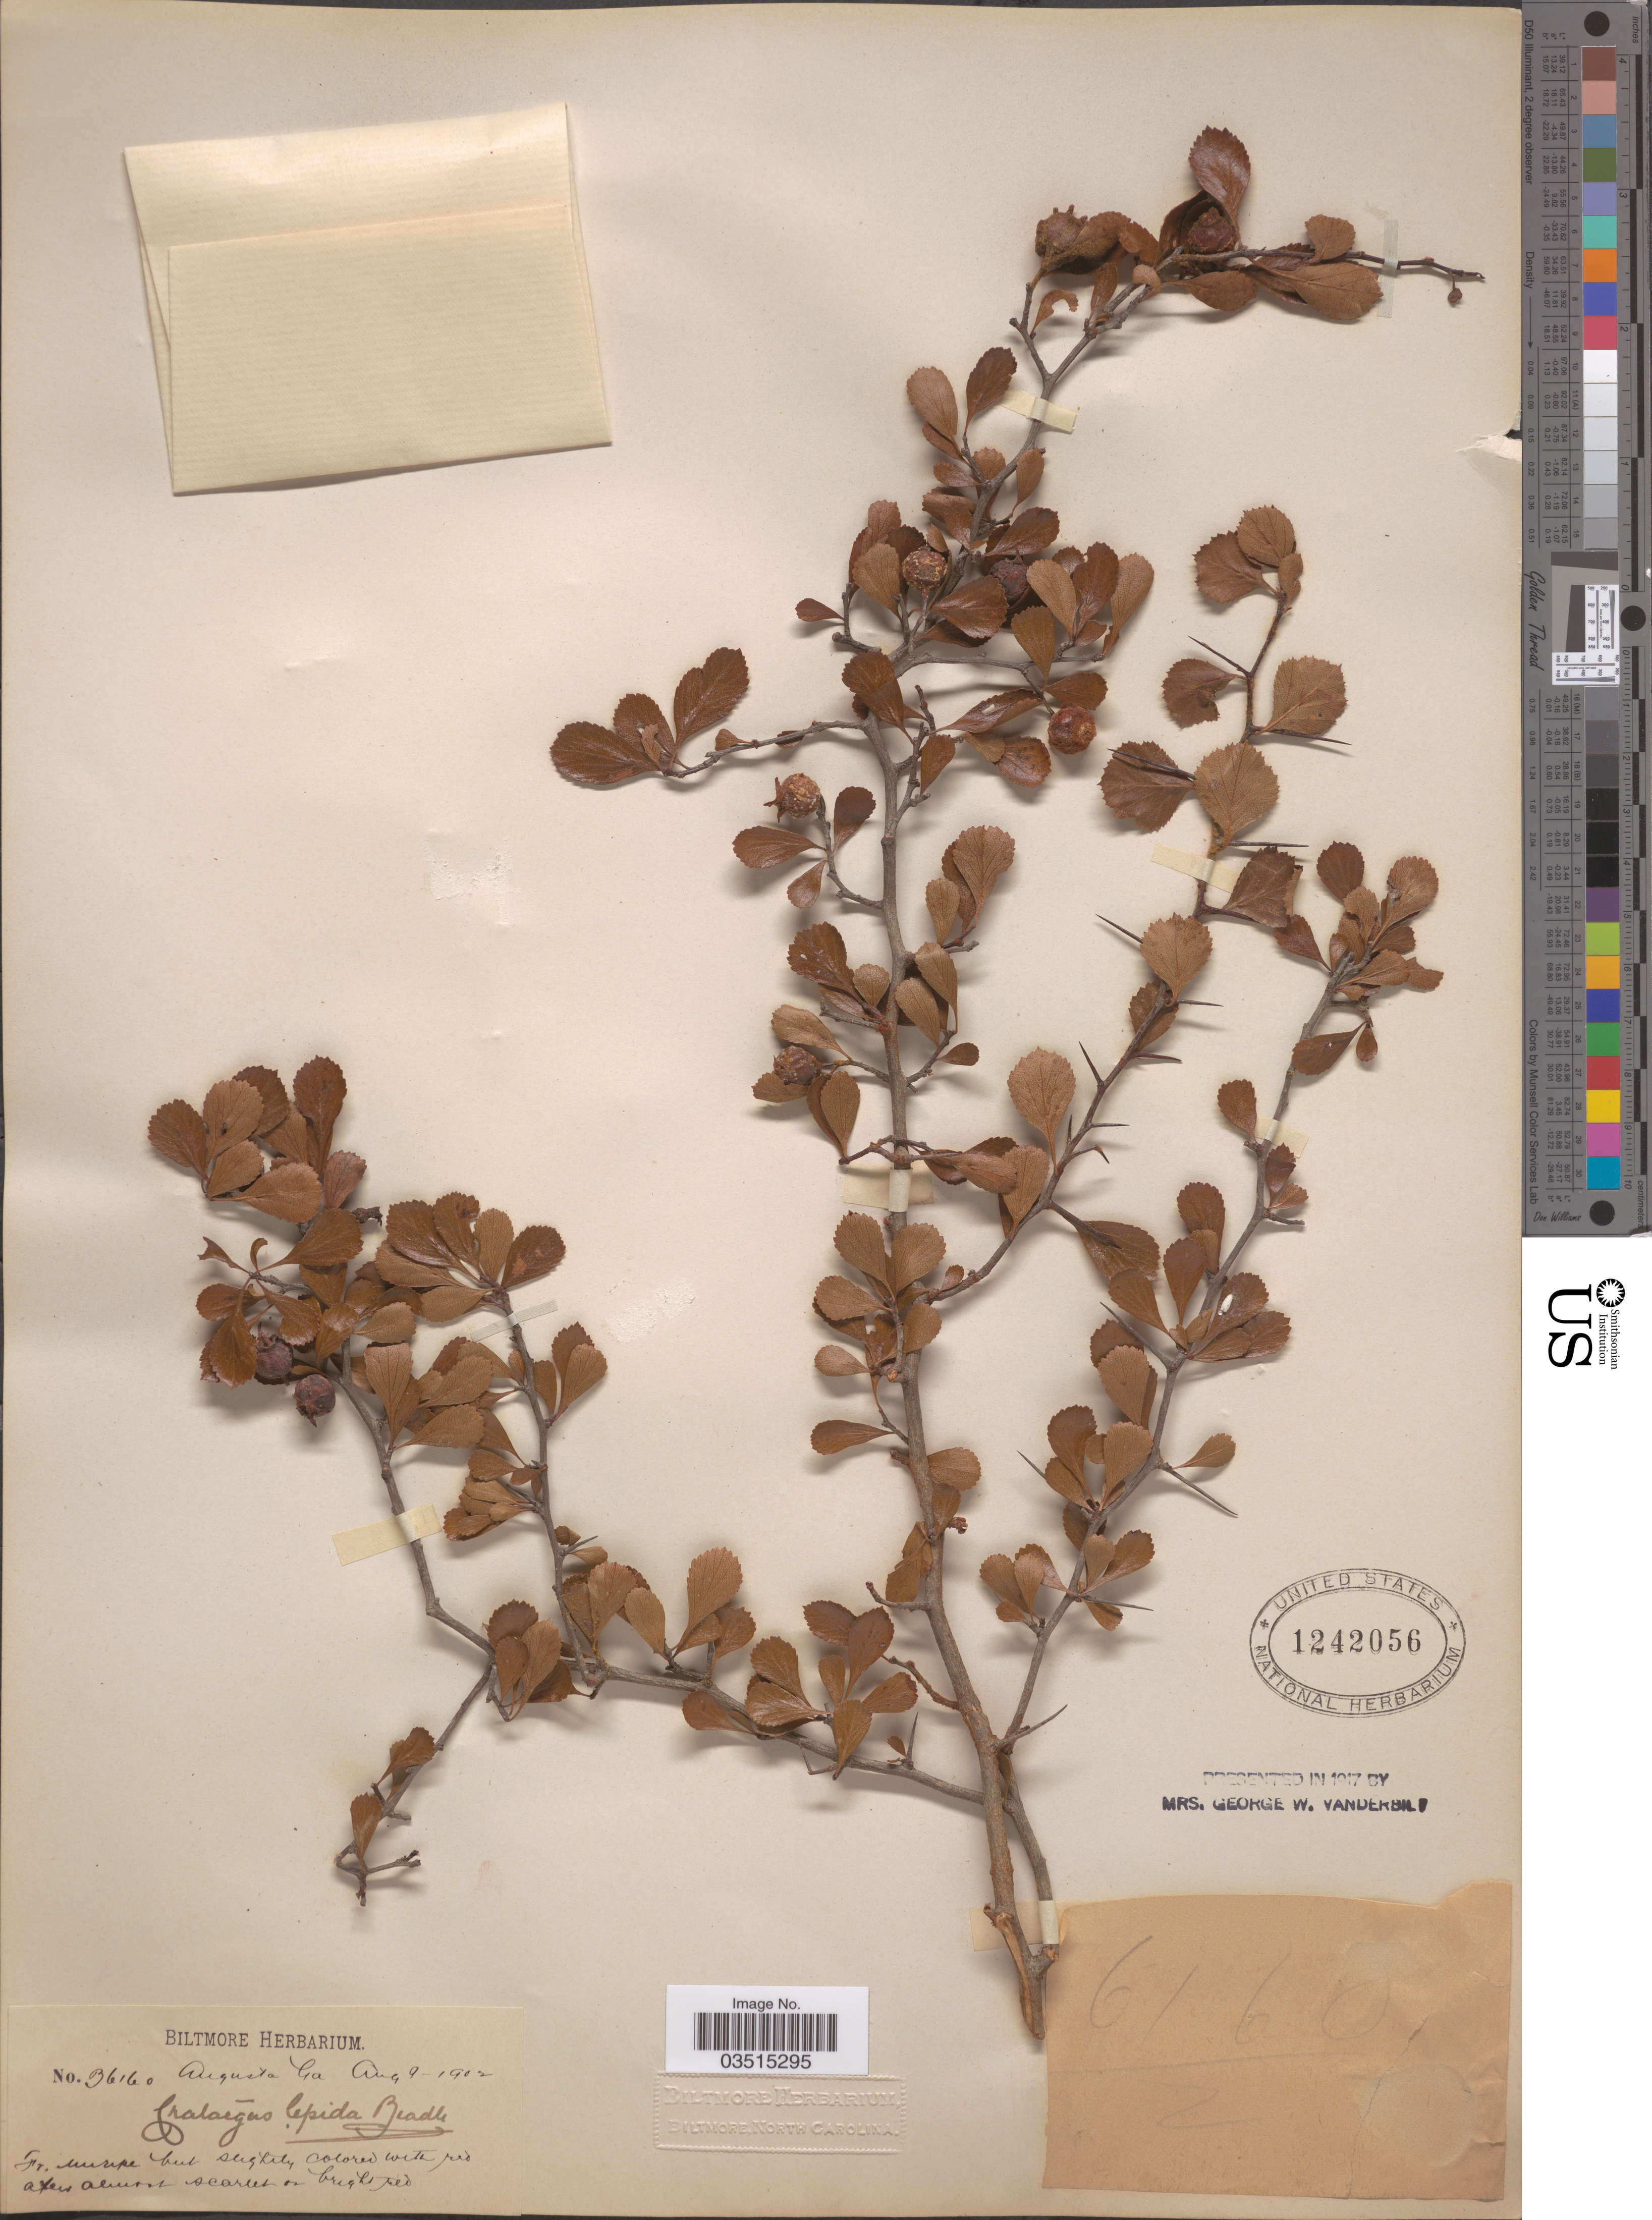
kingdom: Plantae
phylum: Tracheophyta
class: Magnoliopsida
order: Rosales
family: Rosaceae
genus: Crataegus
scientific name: Crataegus lepida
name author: Beadle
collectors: ex herb. Biltmore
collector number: B6160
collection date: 1902-08-09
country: United States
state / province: Georgia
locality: Augusta.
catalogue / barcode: US 1242056